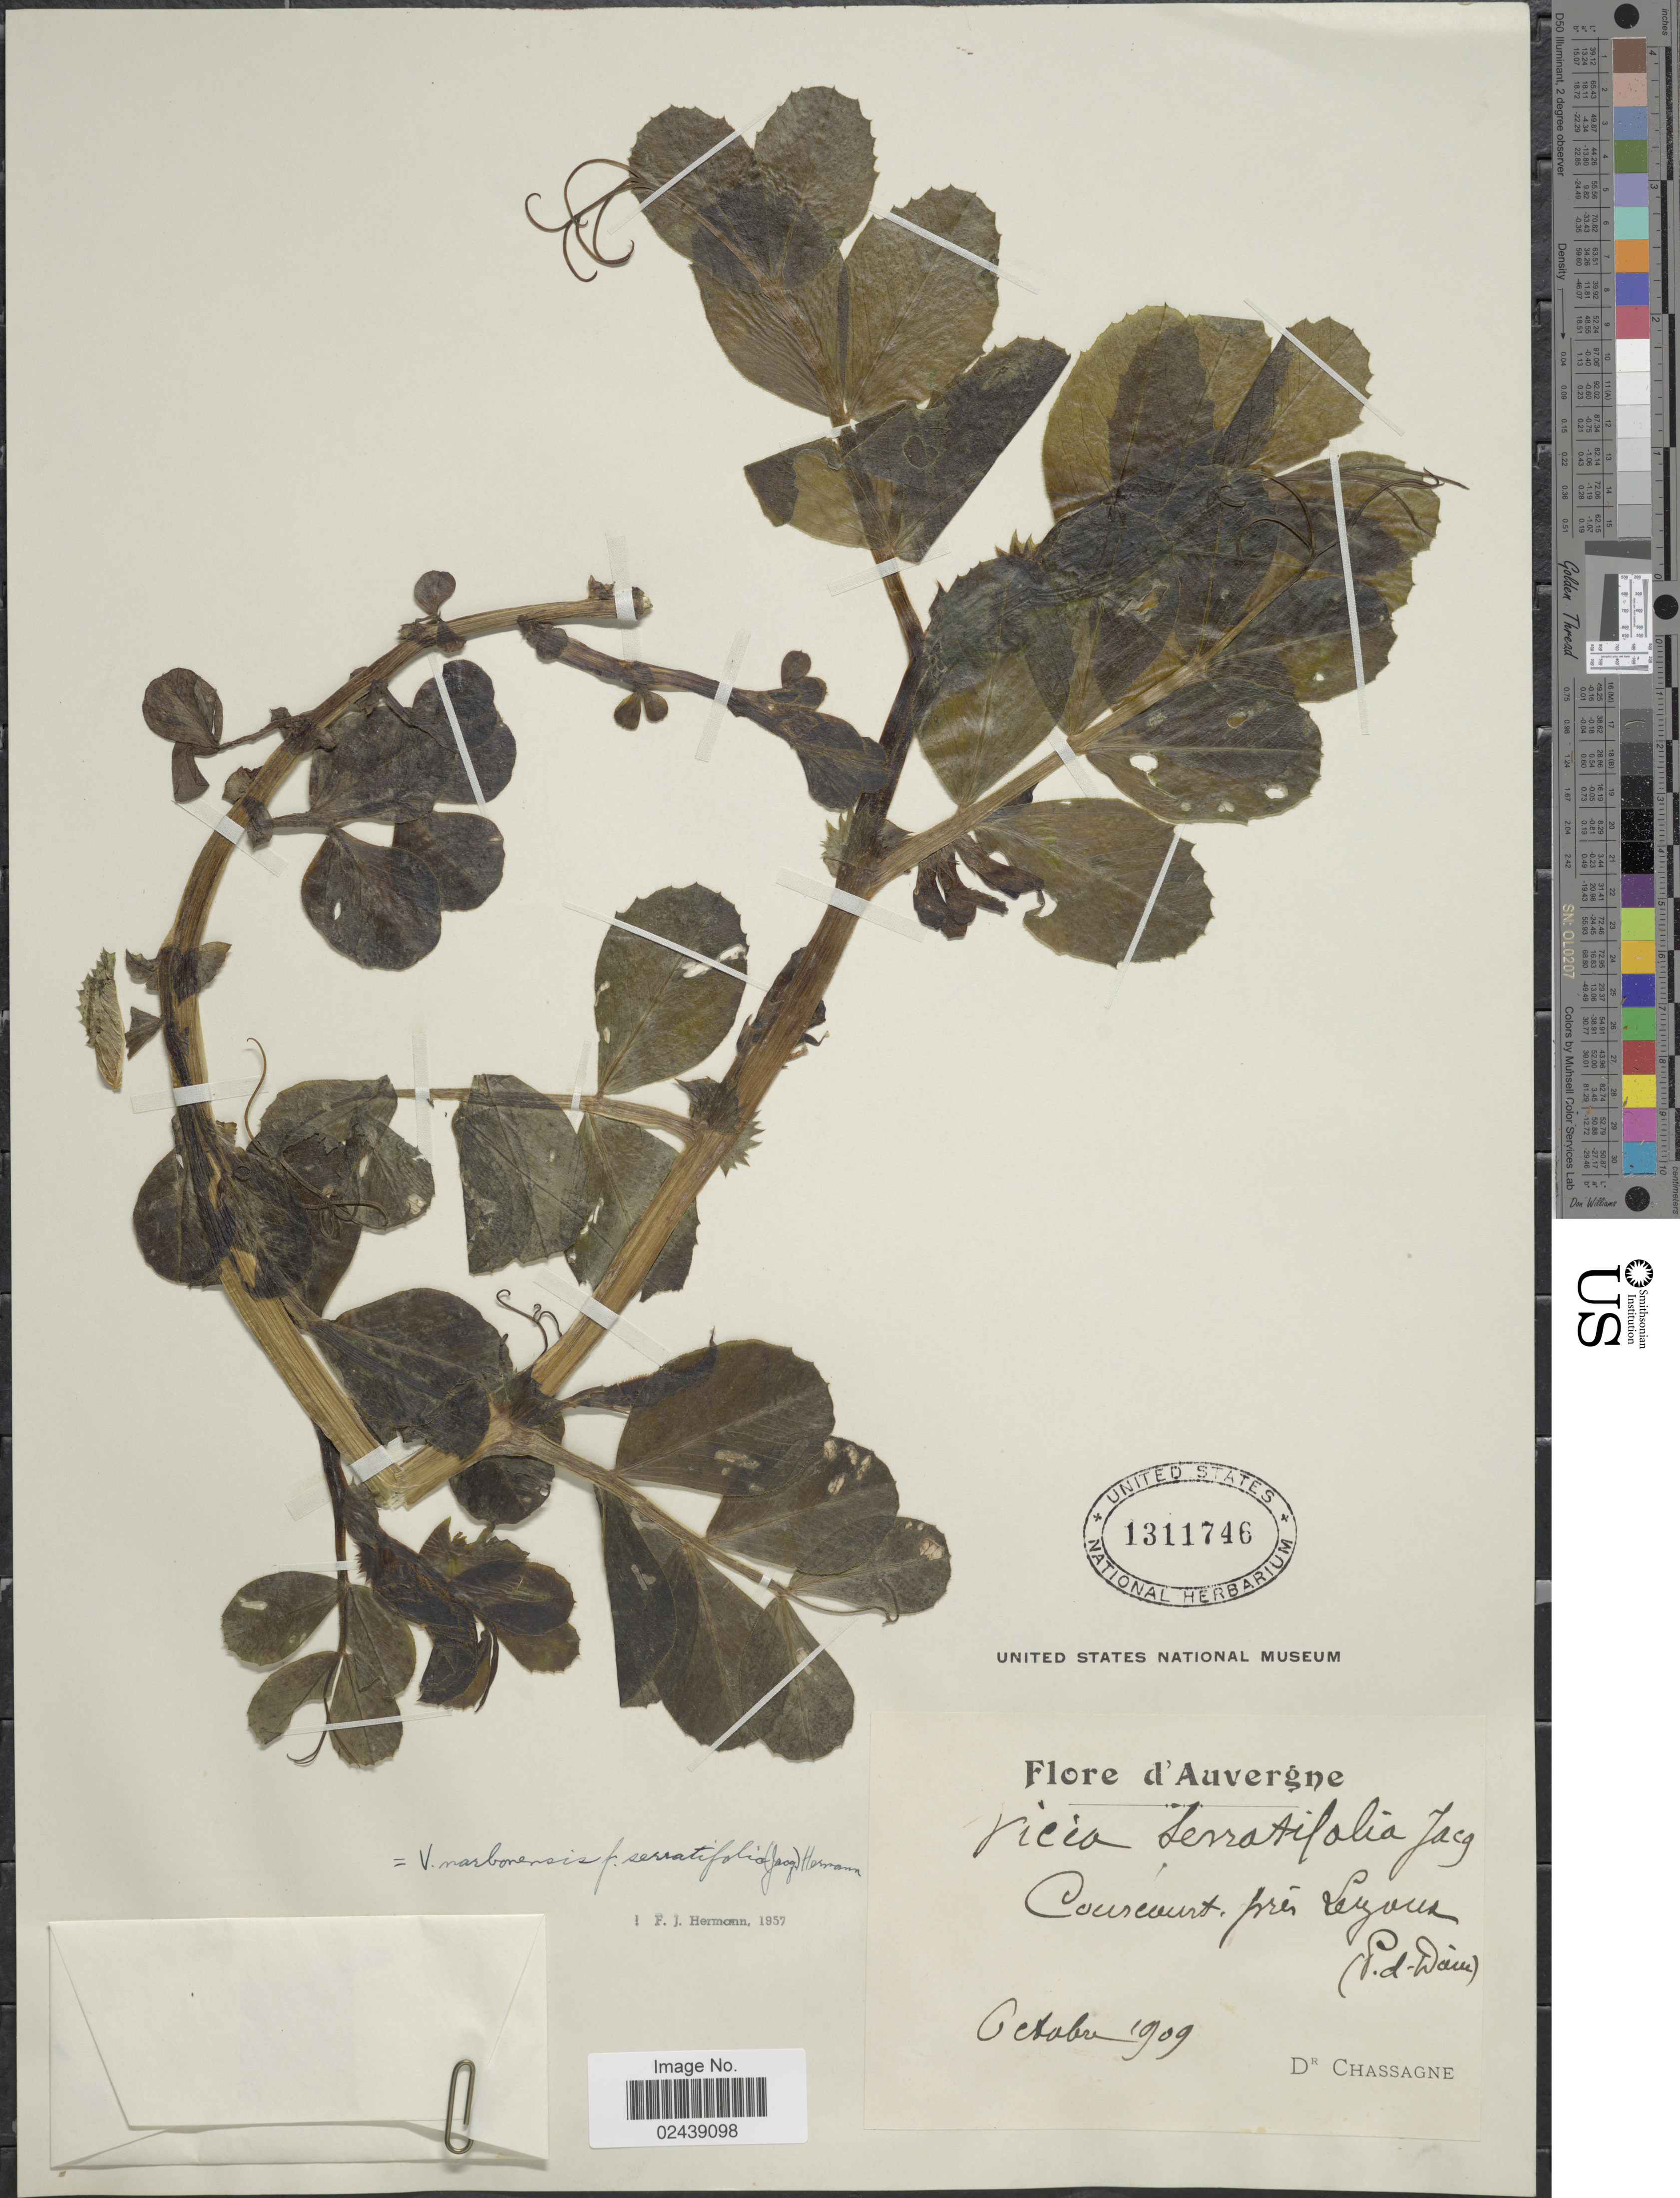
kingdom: Plantae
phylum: Tracheophyta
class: Magnoliopsida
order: Fabales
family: Fabaceae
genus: Vicia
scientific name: Vicia narbonensis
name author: L.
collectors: Chassagne, --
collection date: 1909-10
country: France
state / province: Auvergne-Rhône-Alpes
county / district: Puy-de-Dôme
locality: Couscourt, pres Legnous (P.d.Daine) [interpreted]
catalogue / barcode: US 1311746